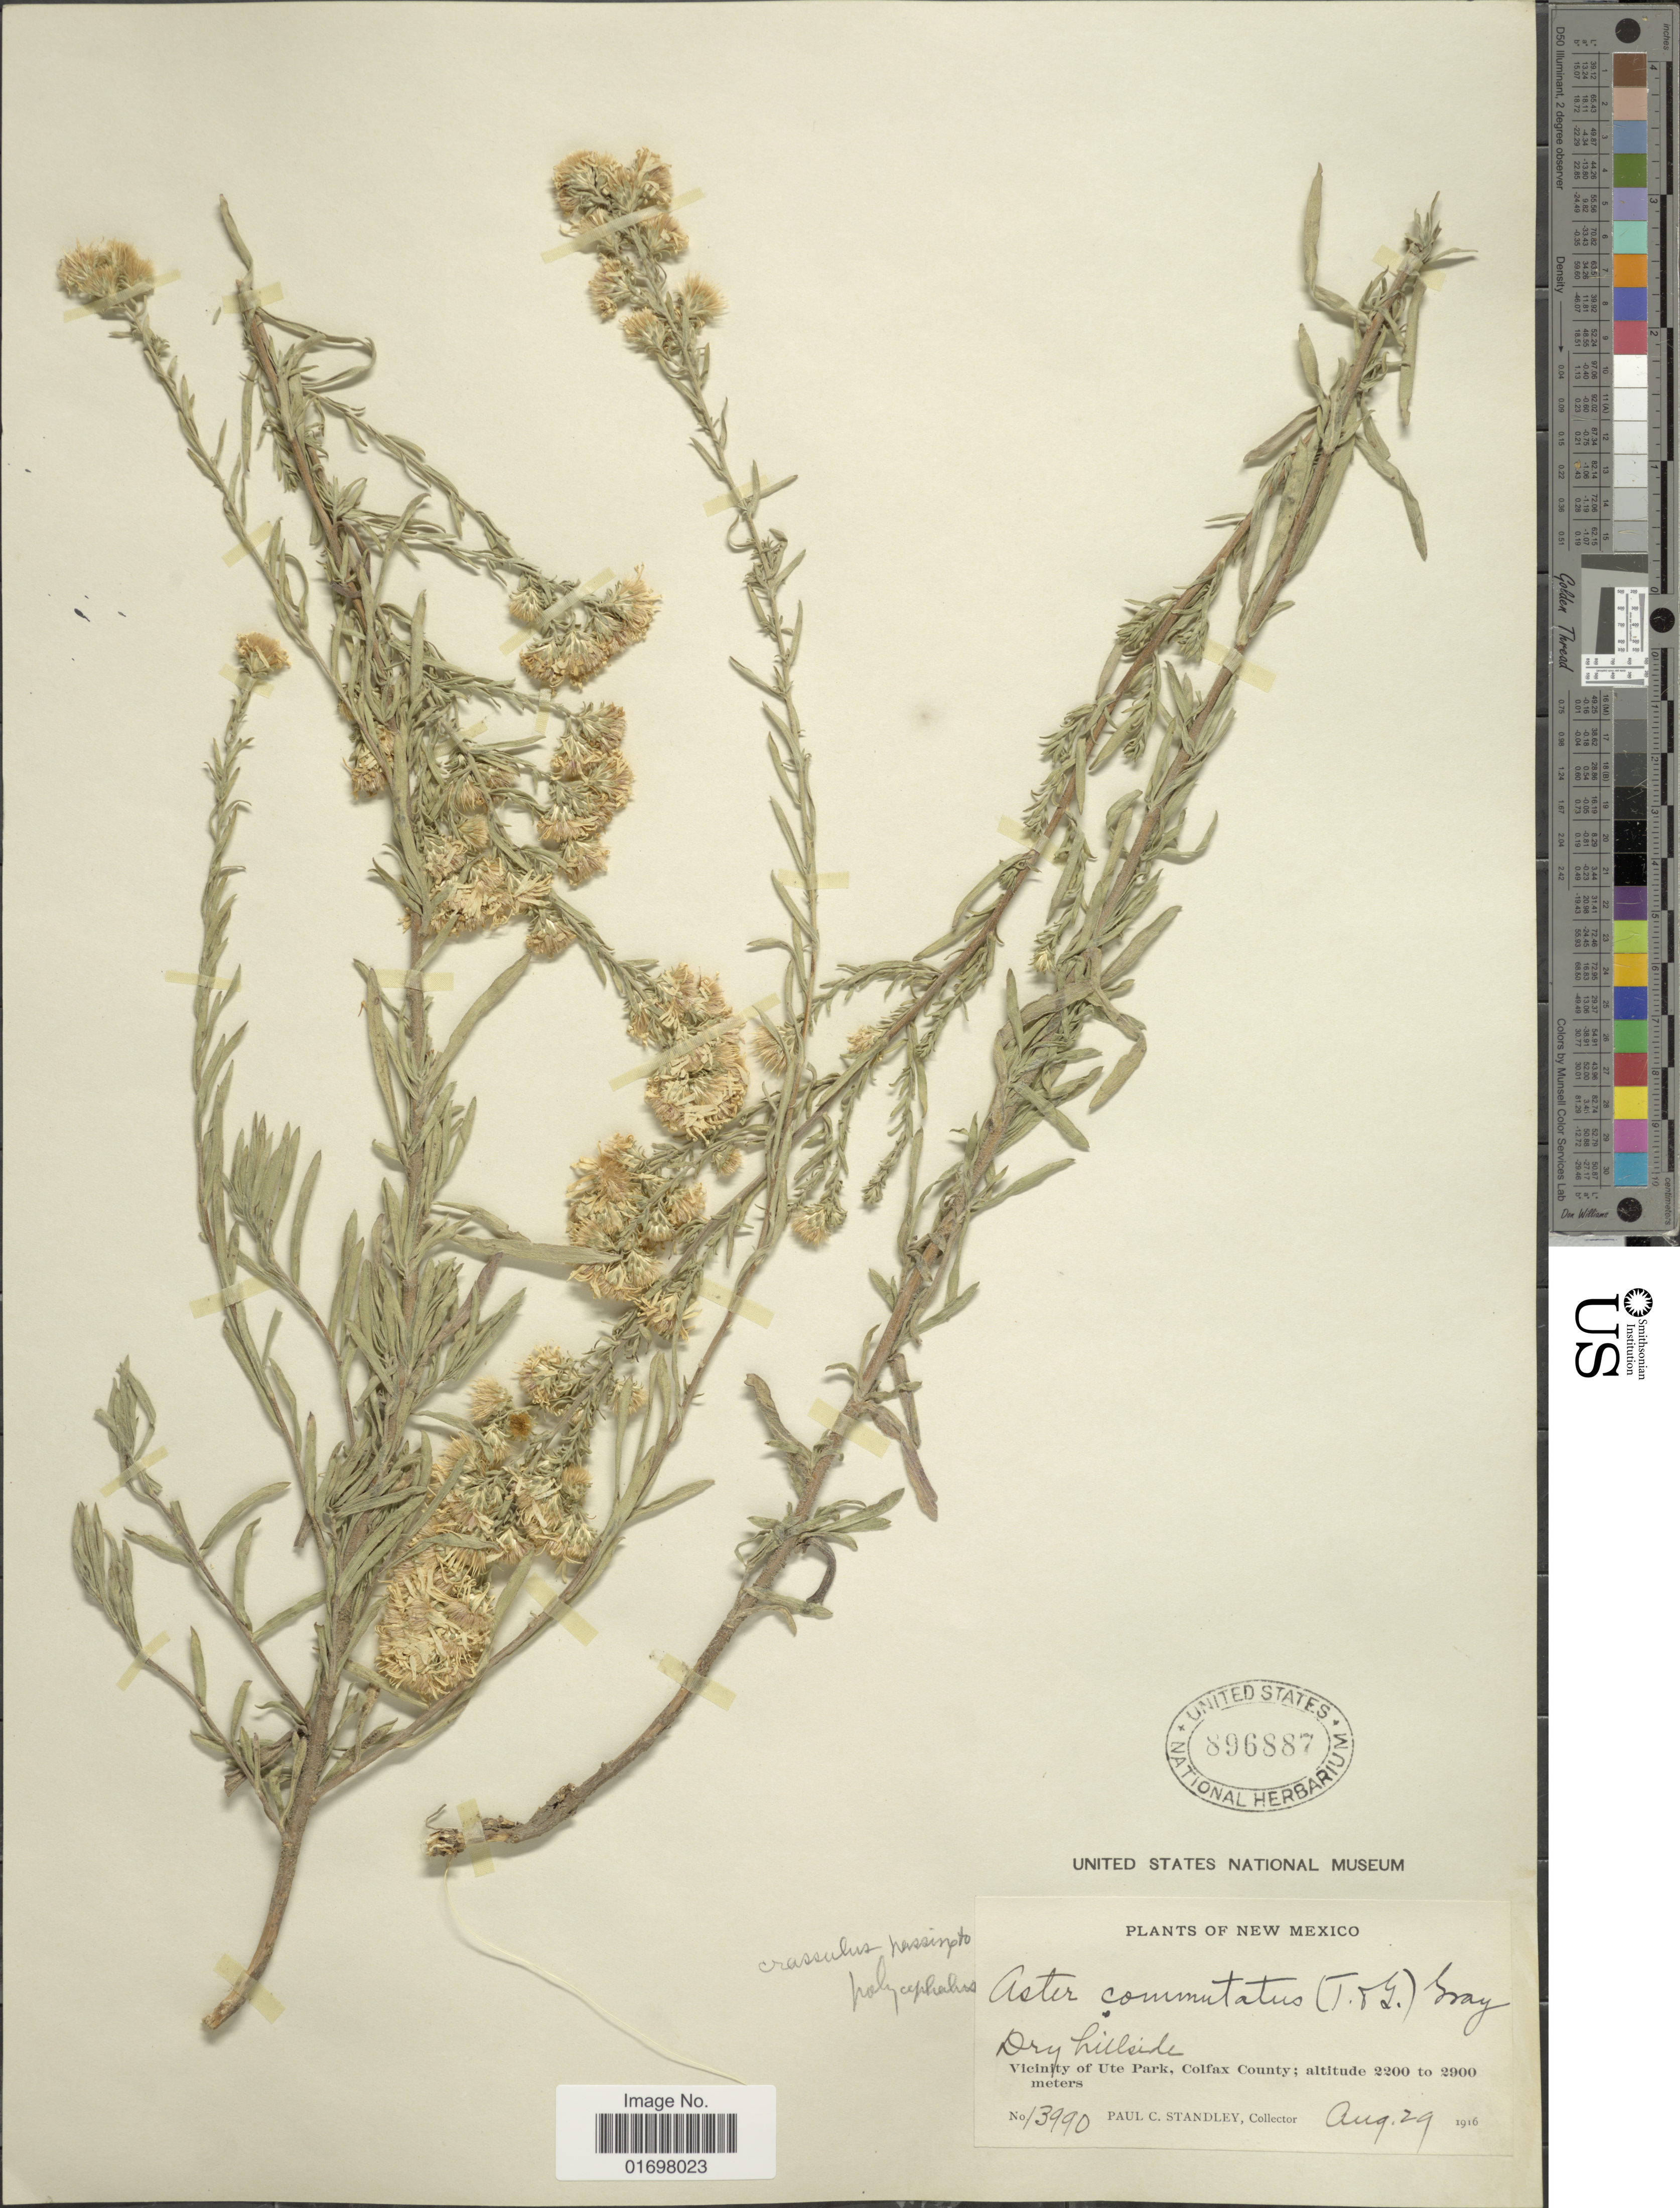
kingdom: Plantae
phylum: Tracheophyta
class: Magnoliopsida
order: Asterales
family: Asteraceae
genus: Symphyotrichum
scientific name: Symphyotrichum falcatum var. commutatum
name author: (Torr. & A. Gray) G.L. Nesom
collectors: P. C. Standley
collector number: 13990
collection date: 1916-08-29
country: United States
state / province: New Mexico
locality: New Mexico, Vicinirty of the Ute Park, Colfax County.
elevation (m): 2200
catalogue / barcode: US 896887